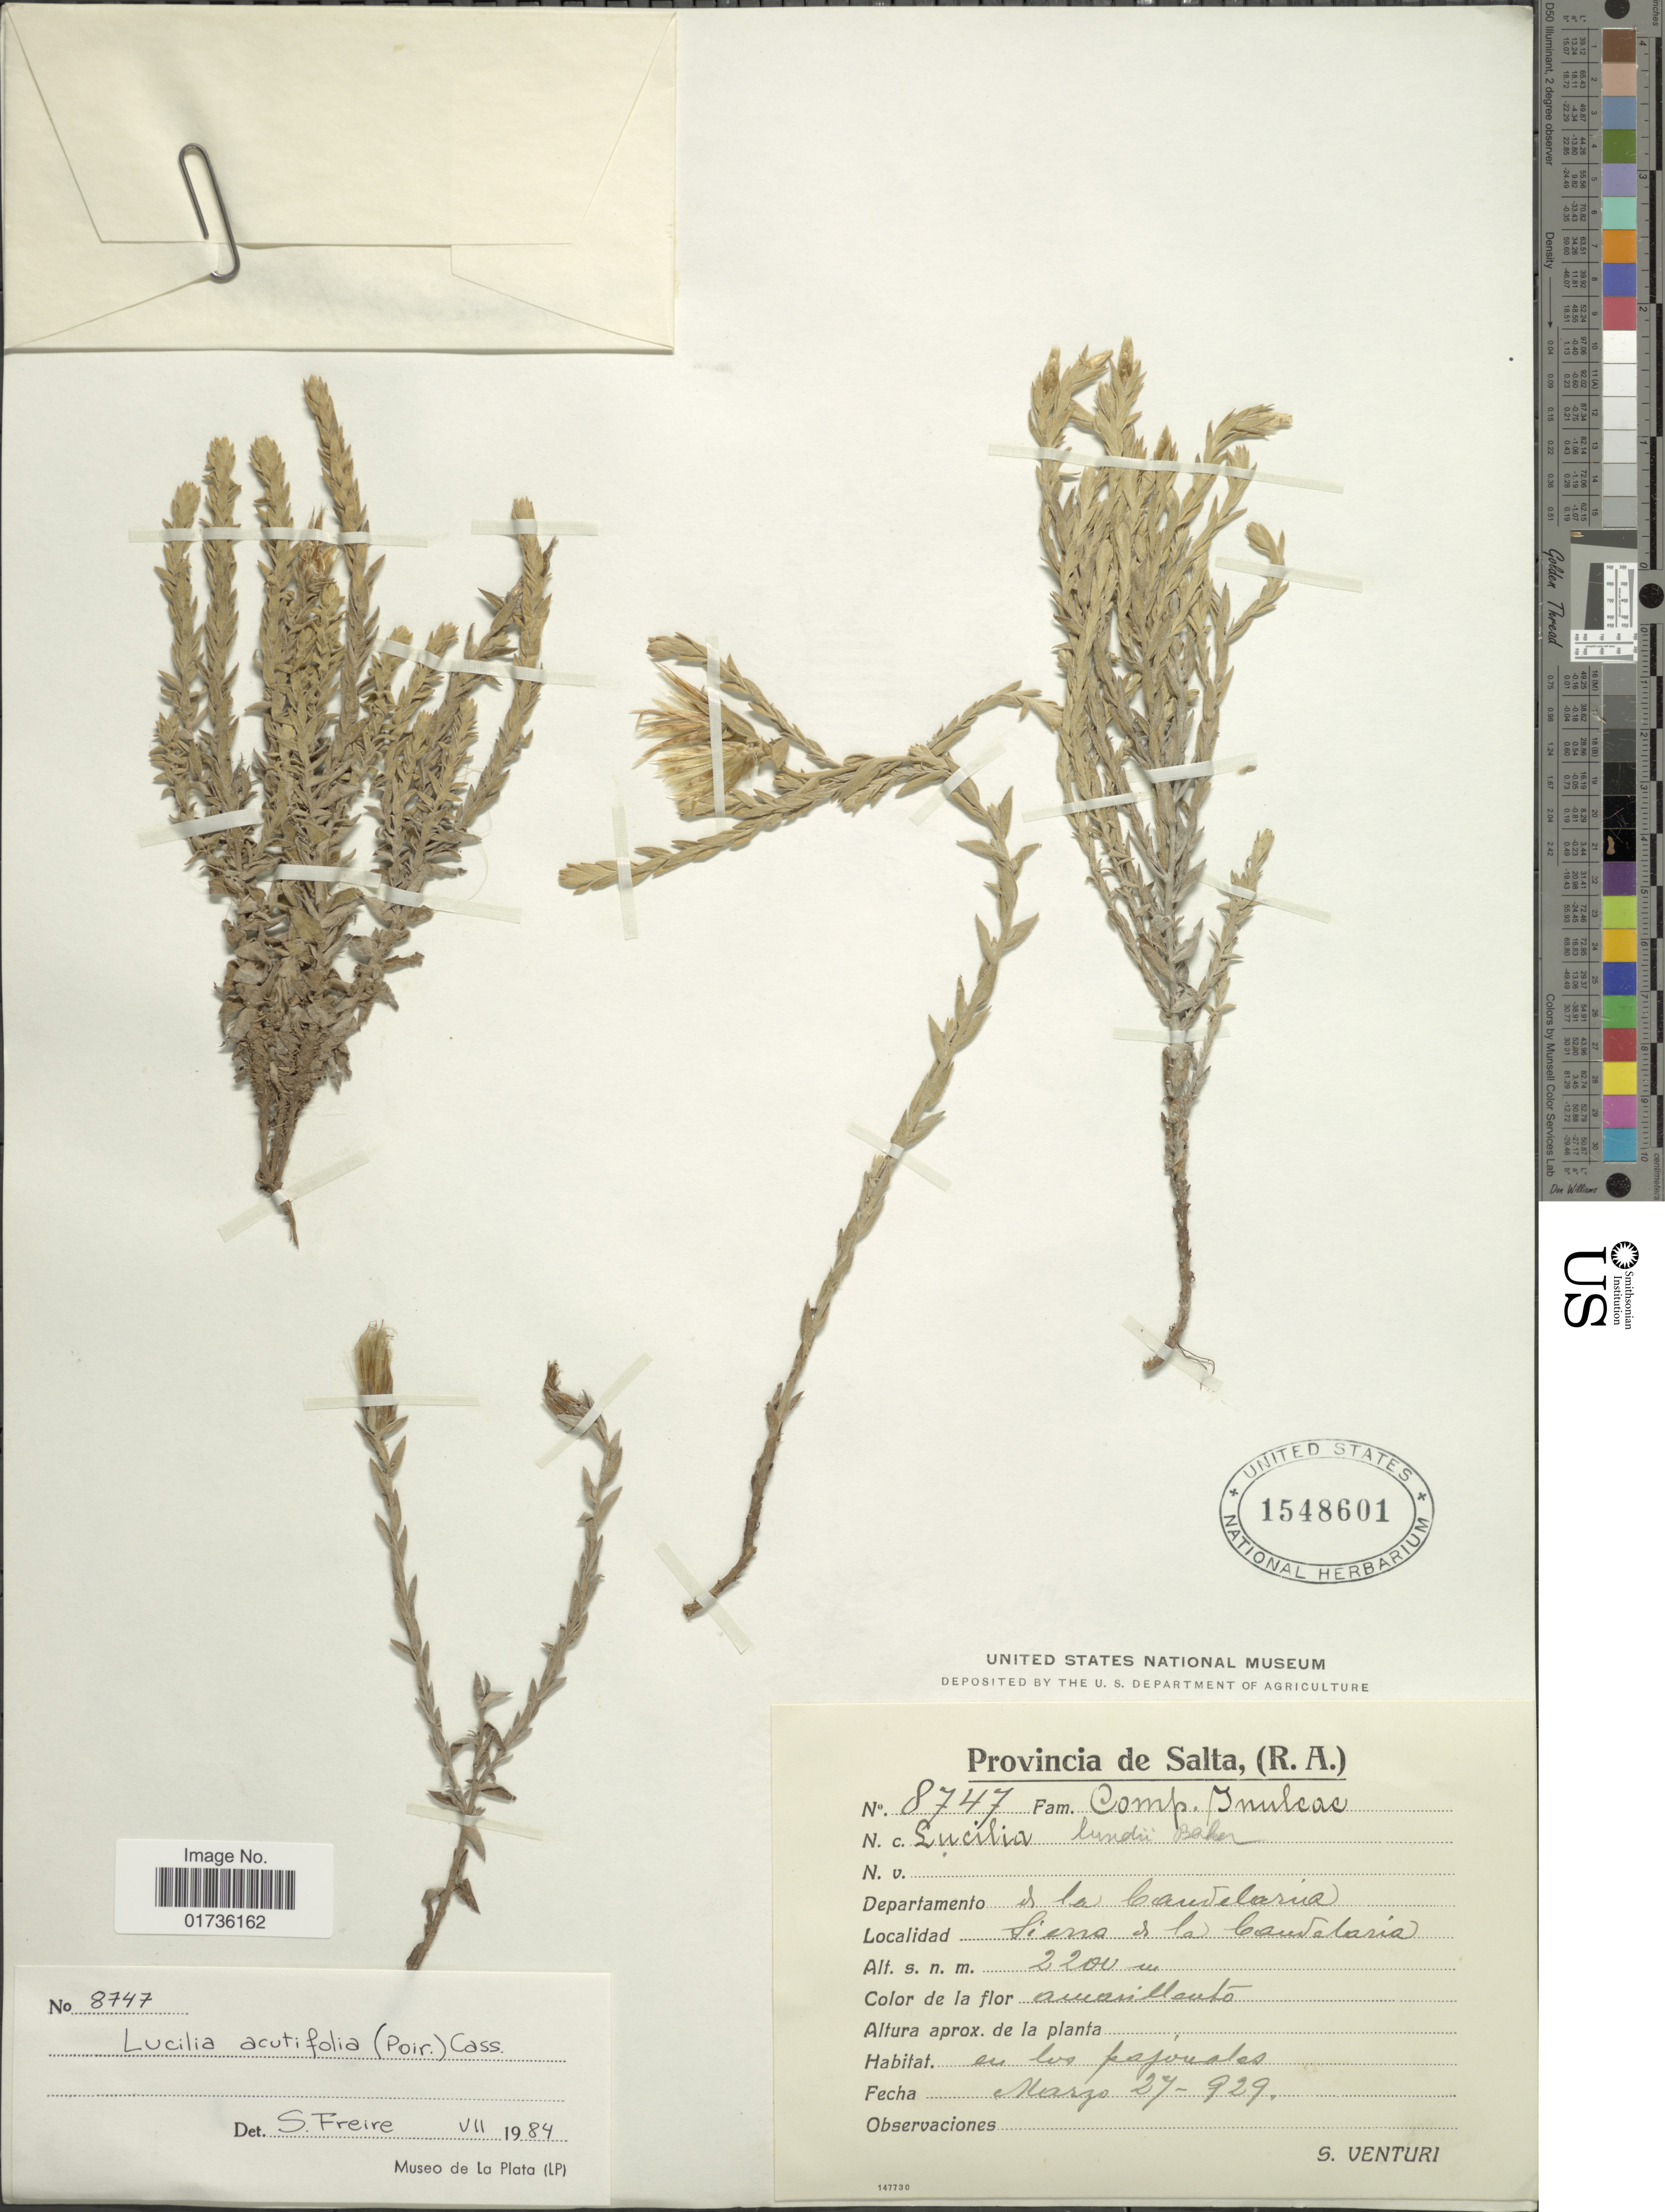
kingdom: Plantae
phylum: Tracheophyta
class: Magnoliopsida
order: Asterales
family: Asteraceae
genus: Lucilia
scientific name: Lucilia acutifolia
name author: (Poir.) Cass.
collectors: S. Venturi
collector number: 8747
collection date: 1929-03-27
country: Argentina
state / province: Salta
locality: (R.A.) Departamento de la Candelaria, Sierra de la Candelaria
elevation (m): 2200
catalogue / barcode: US 1548601